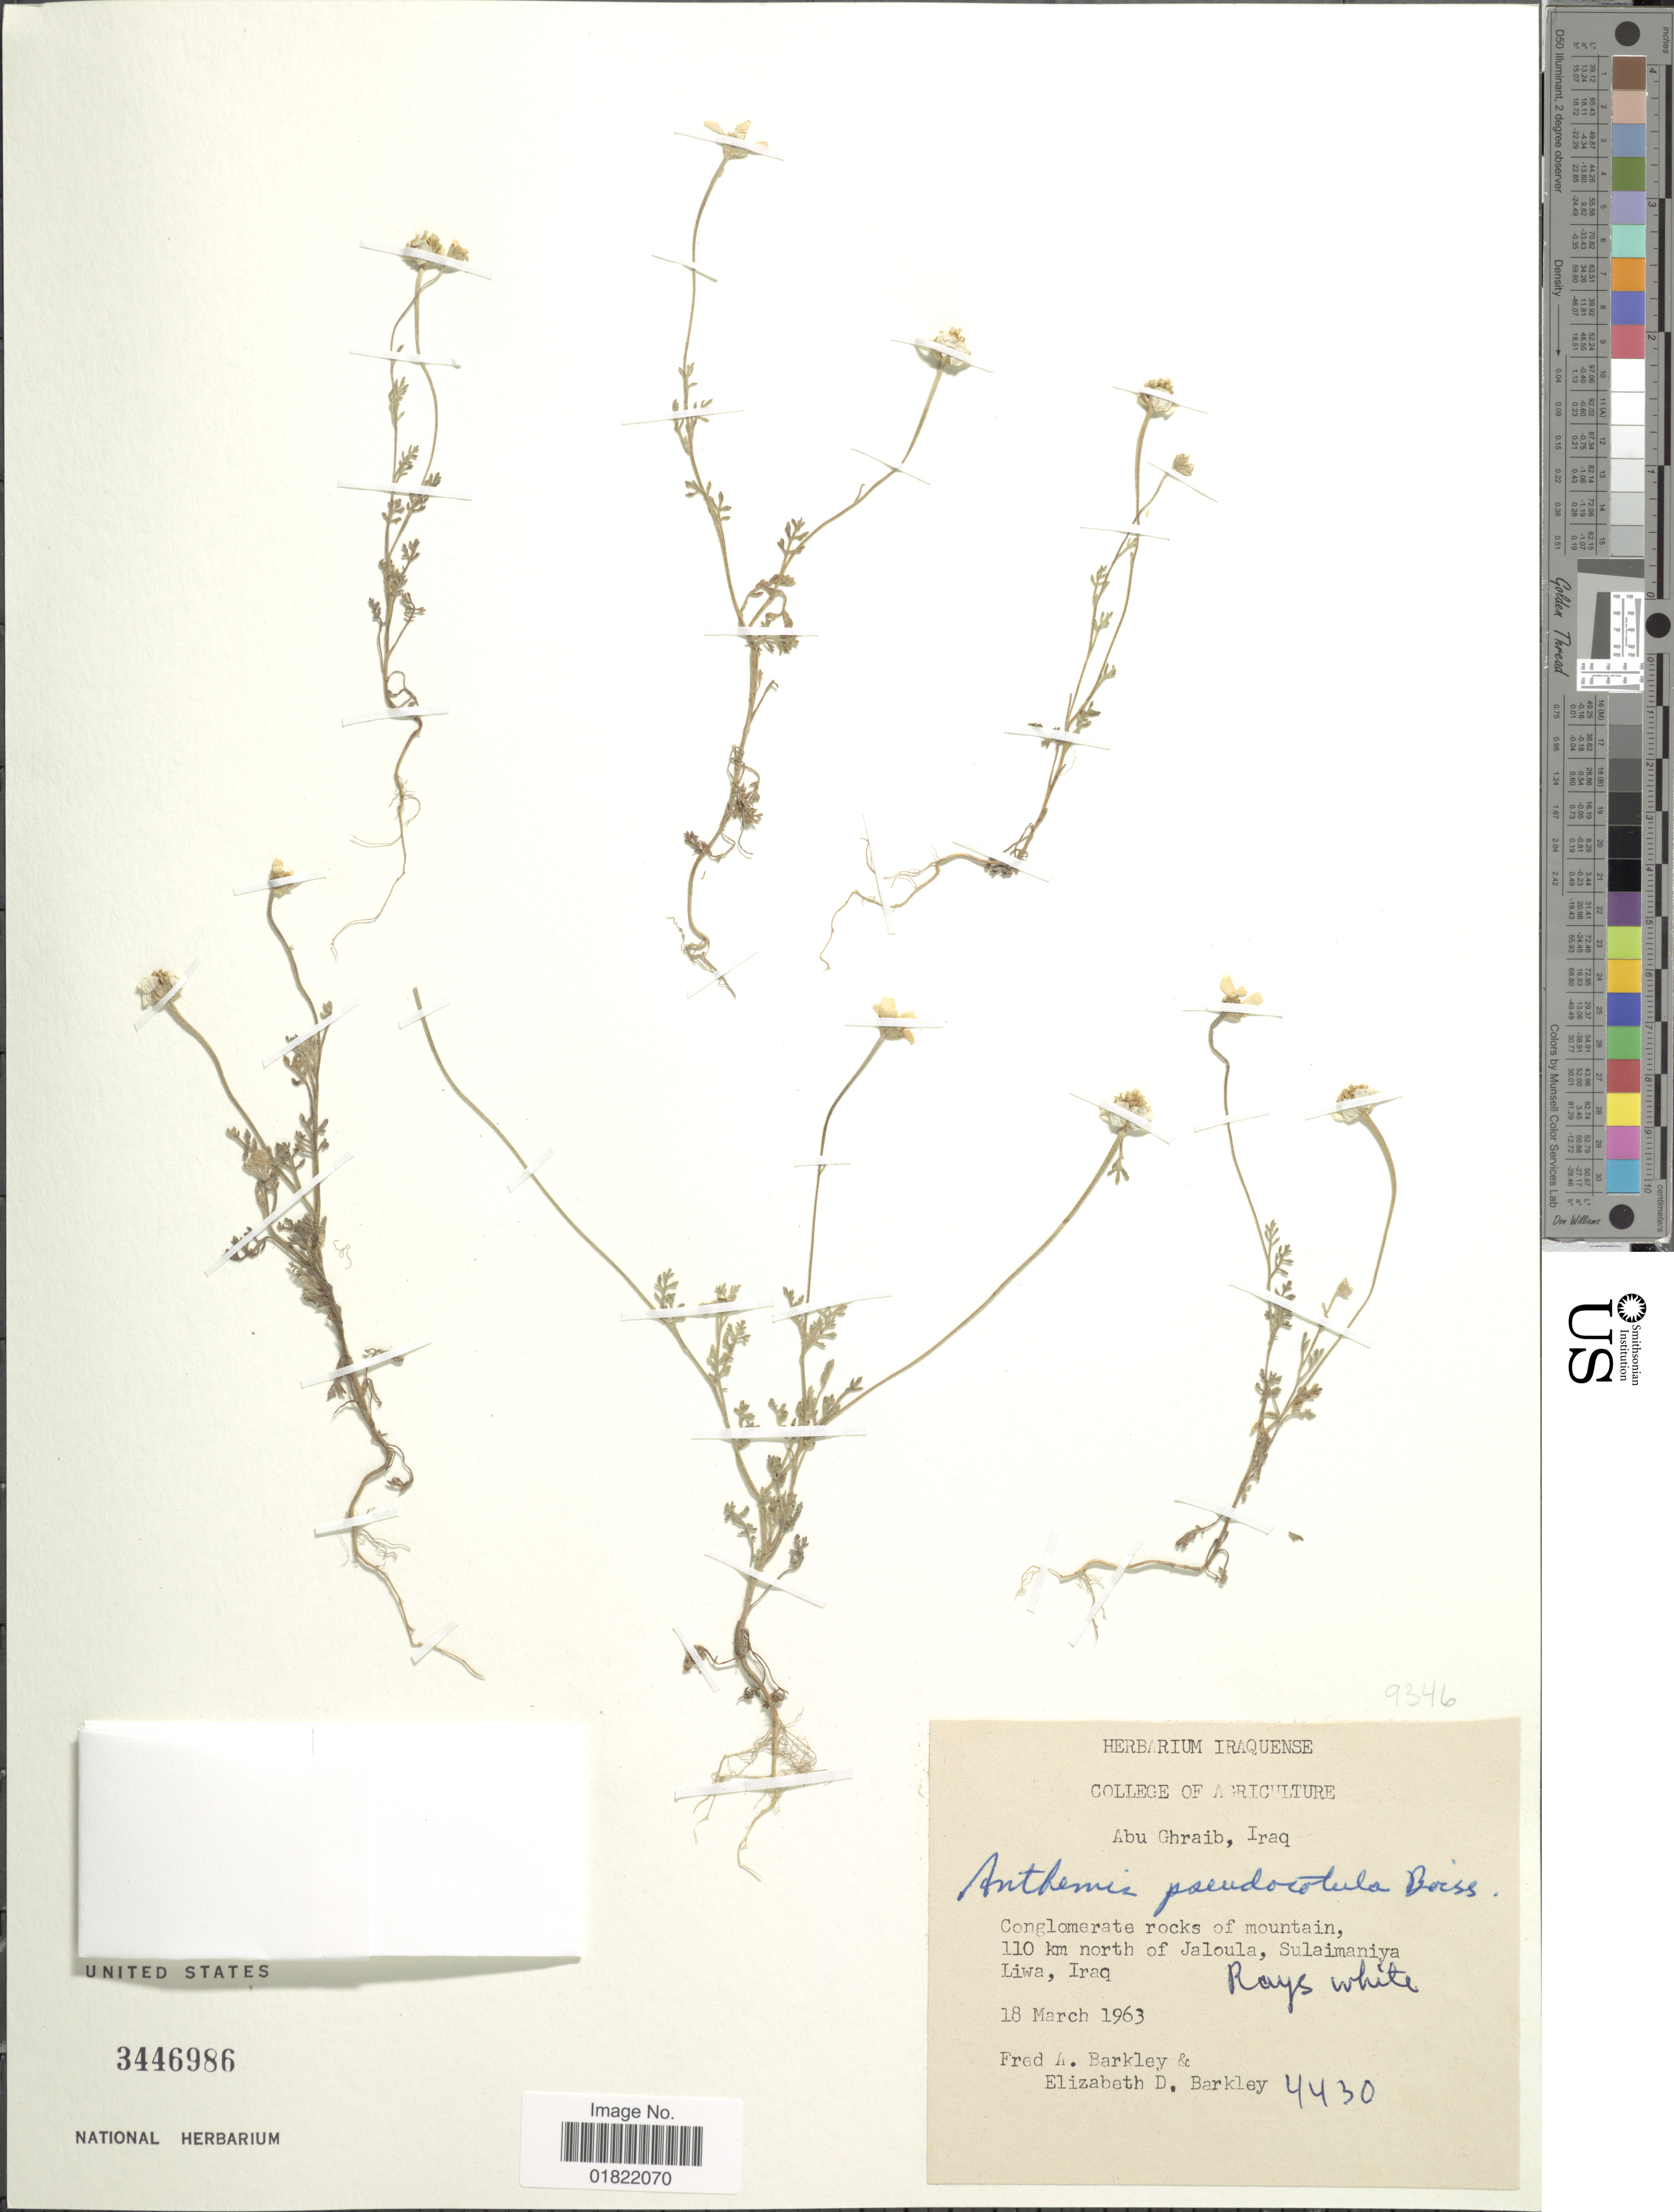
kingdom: Plantae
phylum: Tracheophyta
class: Magnoliopsida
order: Asterales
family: Asteraceae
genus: Anthemis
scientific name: Anthemis pseudocotula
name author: Boiss.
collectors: F. A. Barkley & E. D.Barkley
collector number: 4430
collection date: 1963-03-18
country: Iraq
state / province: As Sulaymānīyah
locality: Abu Gharaib, Conglomerate rocks of mountains, 110 km north of Jaloula, Sulaimaniya Liwa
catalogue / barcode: US 3446986